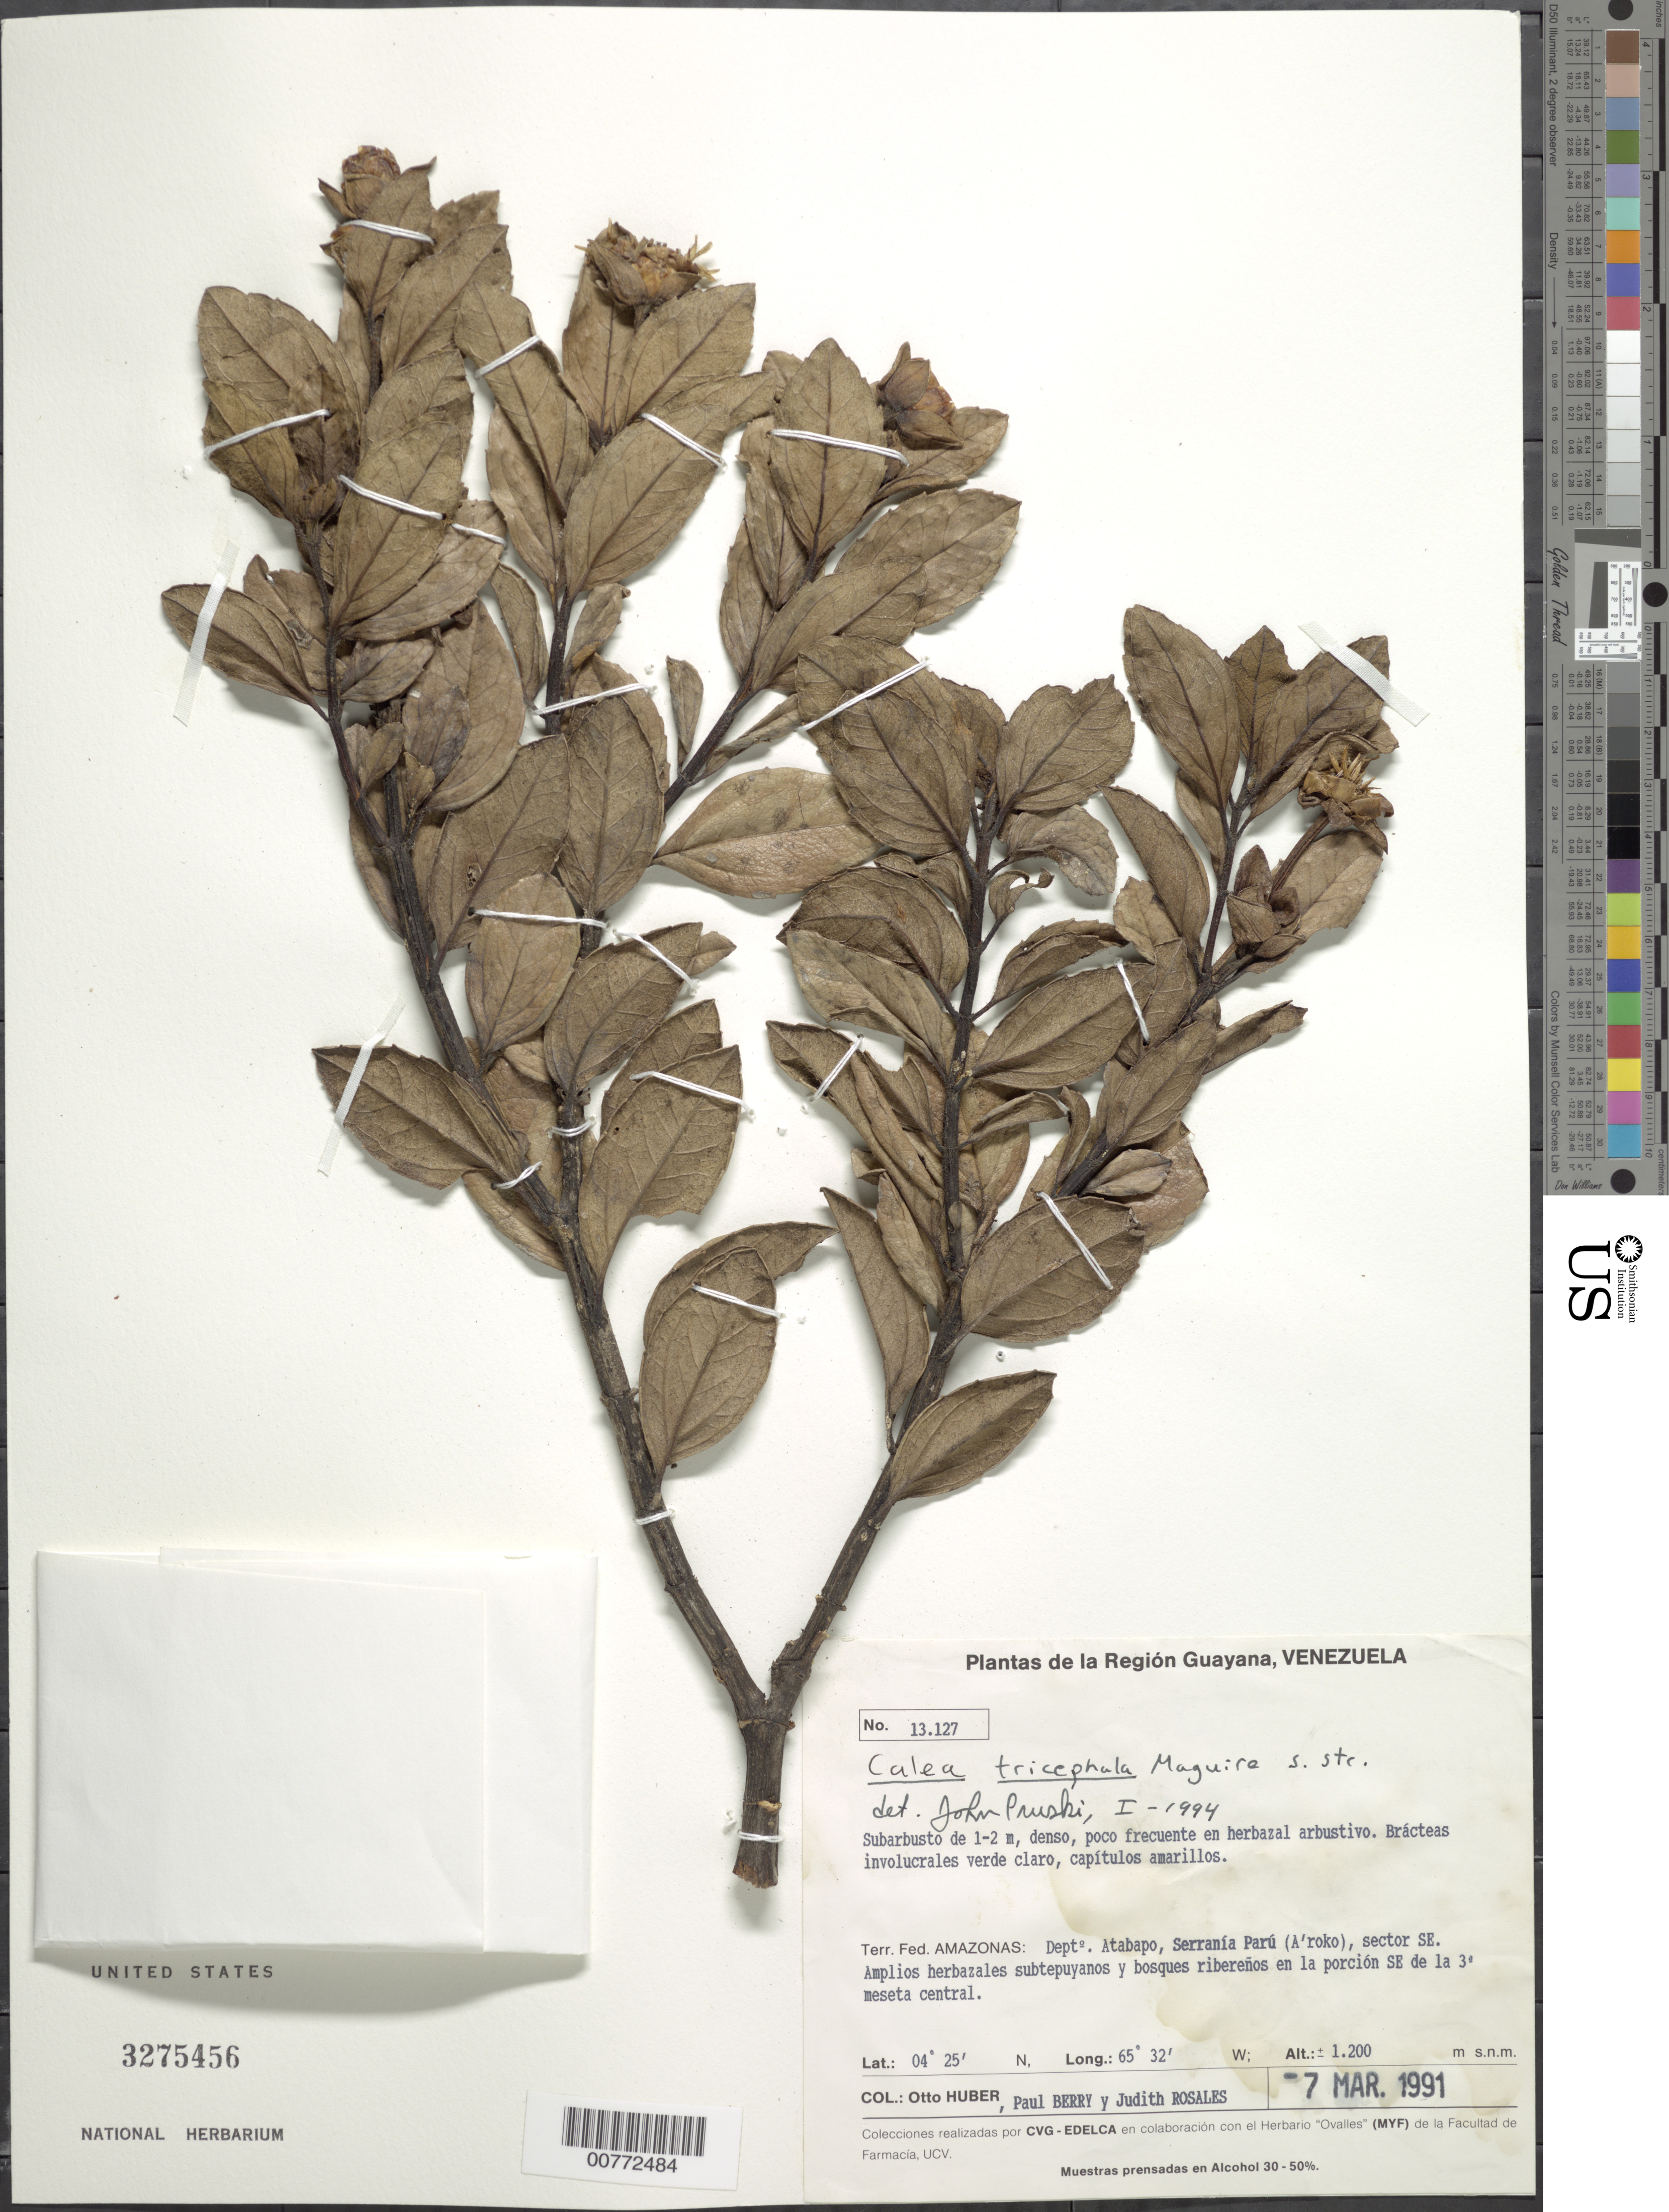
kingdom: Plantae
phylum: Tracheophyta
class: Magnoliopsida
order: Asterales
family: Asteraceae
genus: Calea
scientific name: Calea tricephala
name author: Maguire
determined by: Pruski, J. F.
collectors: O. Huber, P. Berry & J. Rosales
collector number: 13127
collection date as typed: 7-Mar-91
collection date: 1991-03-07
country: Venezuela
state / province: Amazonas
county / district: Atabapo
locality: Serrania Paru, sector SE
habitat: Amplios herbazales subtepuyanos y bosques ribereños en la porción en la porción SE de la tercera meseta central.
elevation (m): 1200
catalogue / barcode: US 3275456